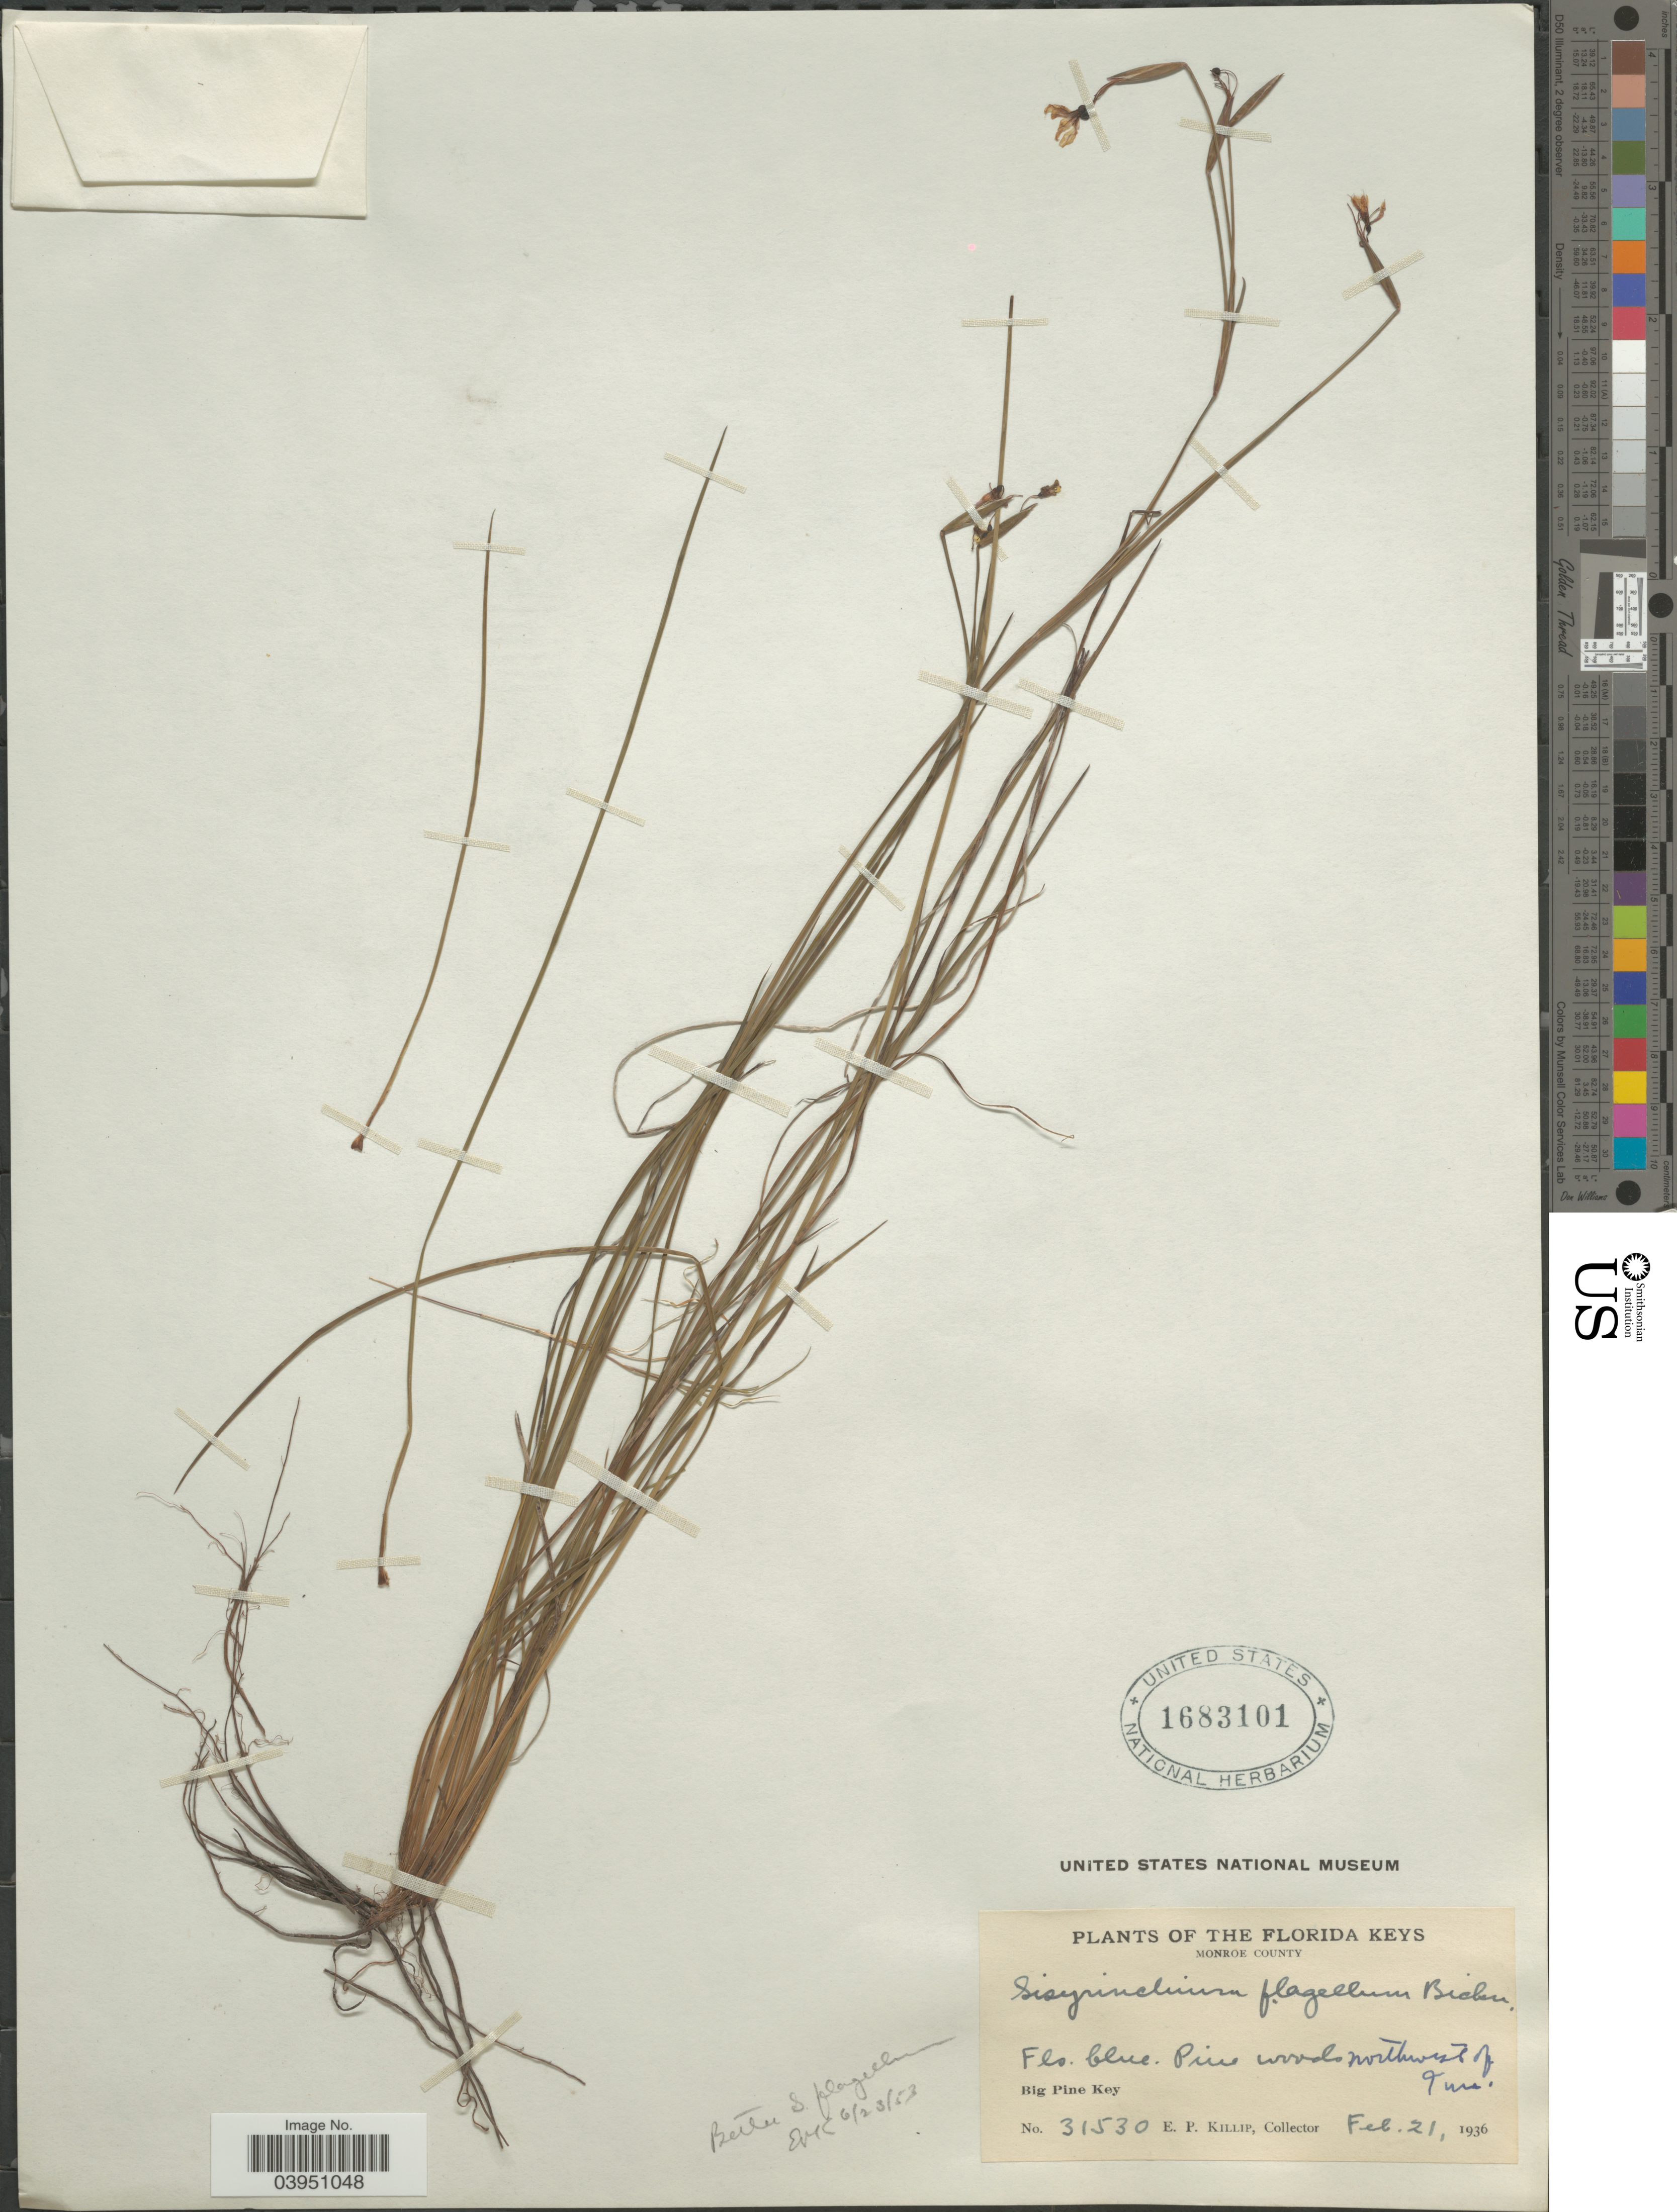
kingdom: Plantae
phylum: Tracheophyta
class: Liliopsida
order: Asparagales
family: Iridaceae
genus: Sisyrinchium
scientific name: Sisyrinchium flagellum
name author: E.P. Bicknell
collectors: E. P. Killip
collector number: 31530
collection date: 1936-02-21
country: United States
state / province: Florida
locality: Florida Keys. Monroe County. Pine woods northwest of Inn. Big Pine Key.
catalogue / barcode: US 1683101